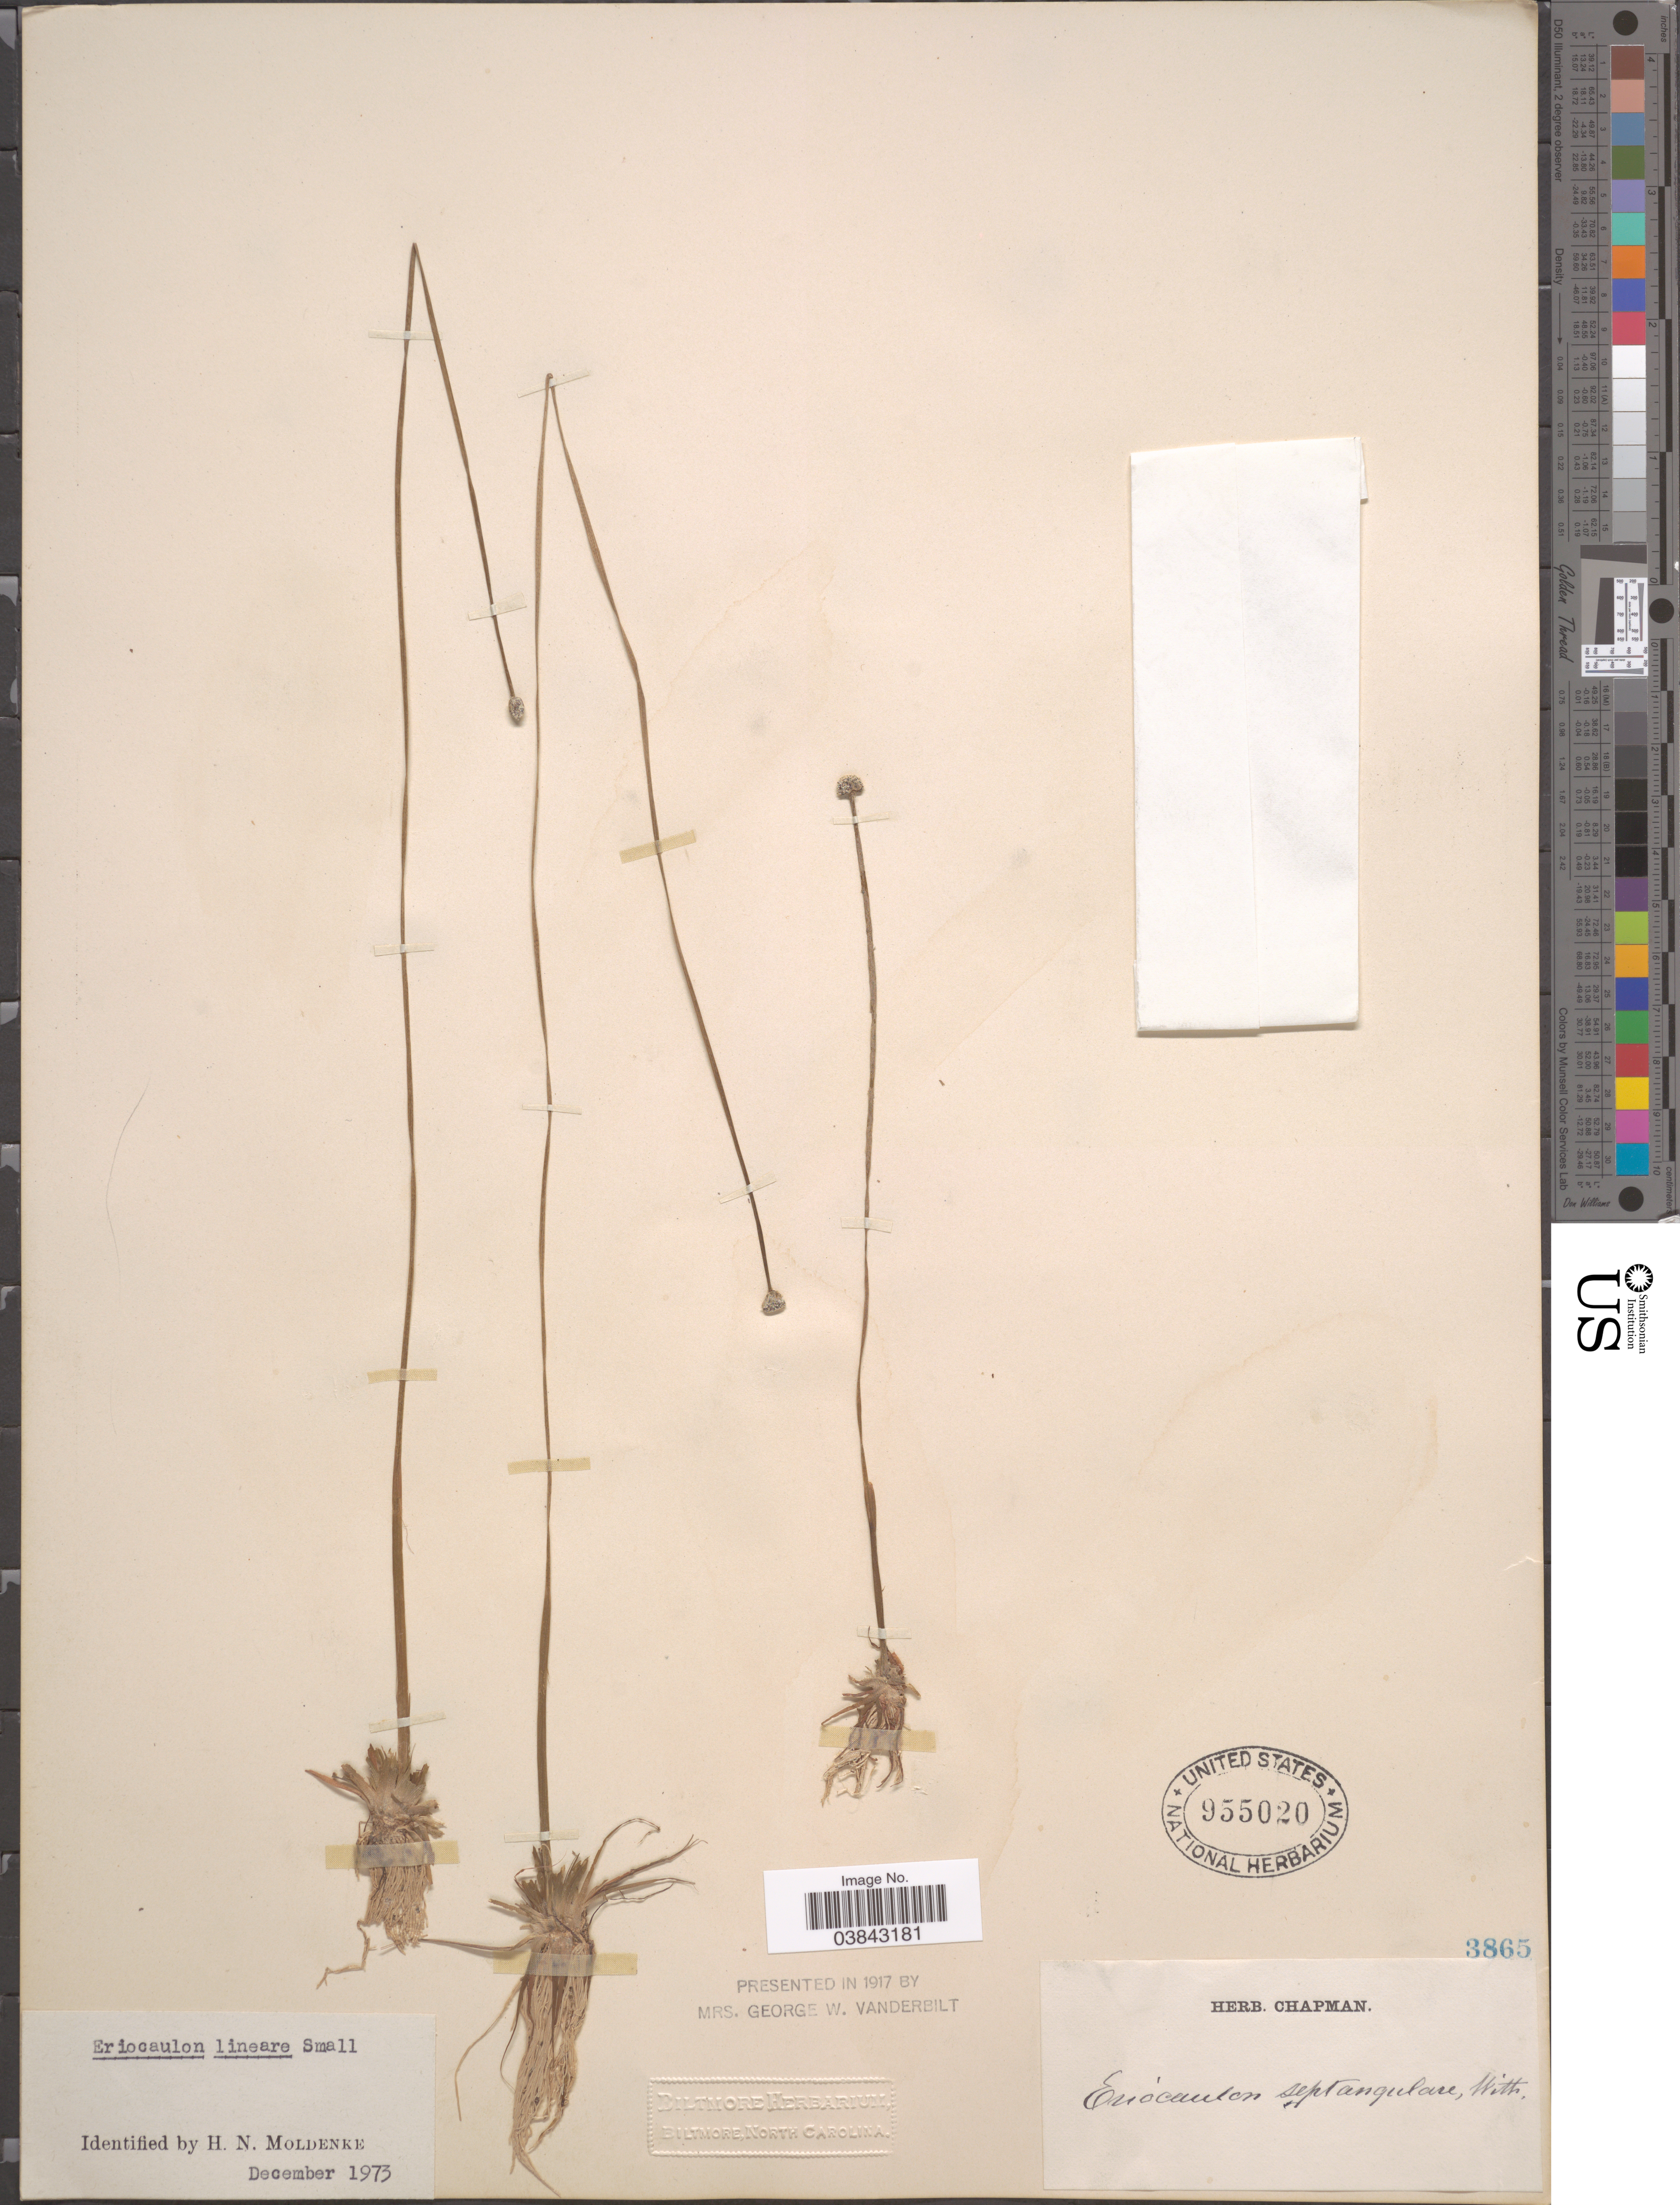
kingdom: Plantae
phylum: Tracheophyta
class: Liliopsida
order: Poales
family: Eriocaulaceae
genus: Eriocaulon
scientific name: Eriocaulon lineare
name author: Small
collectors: ex herb. Chapman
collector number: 3865 ?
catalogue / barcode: US 955020